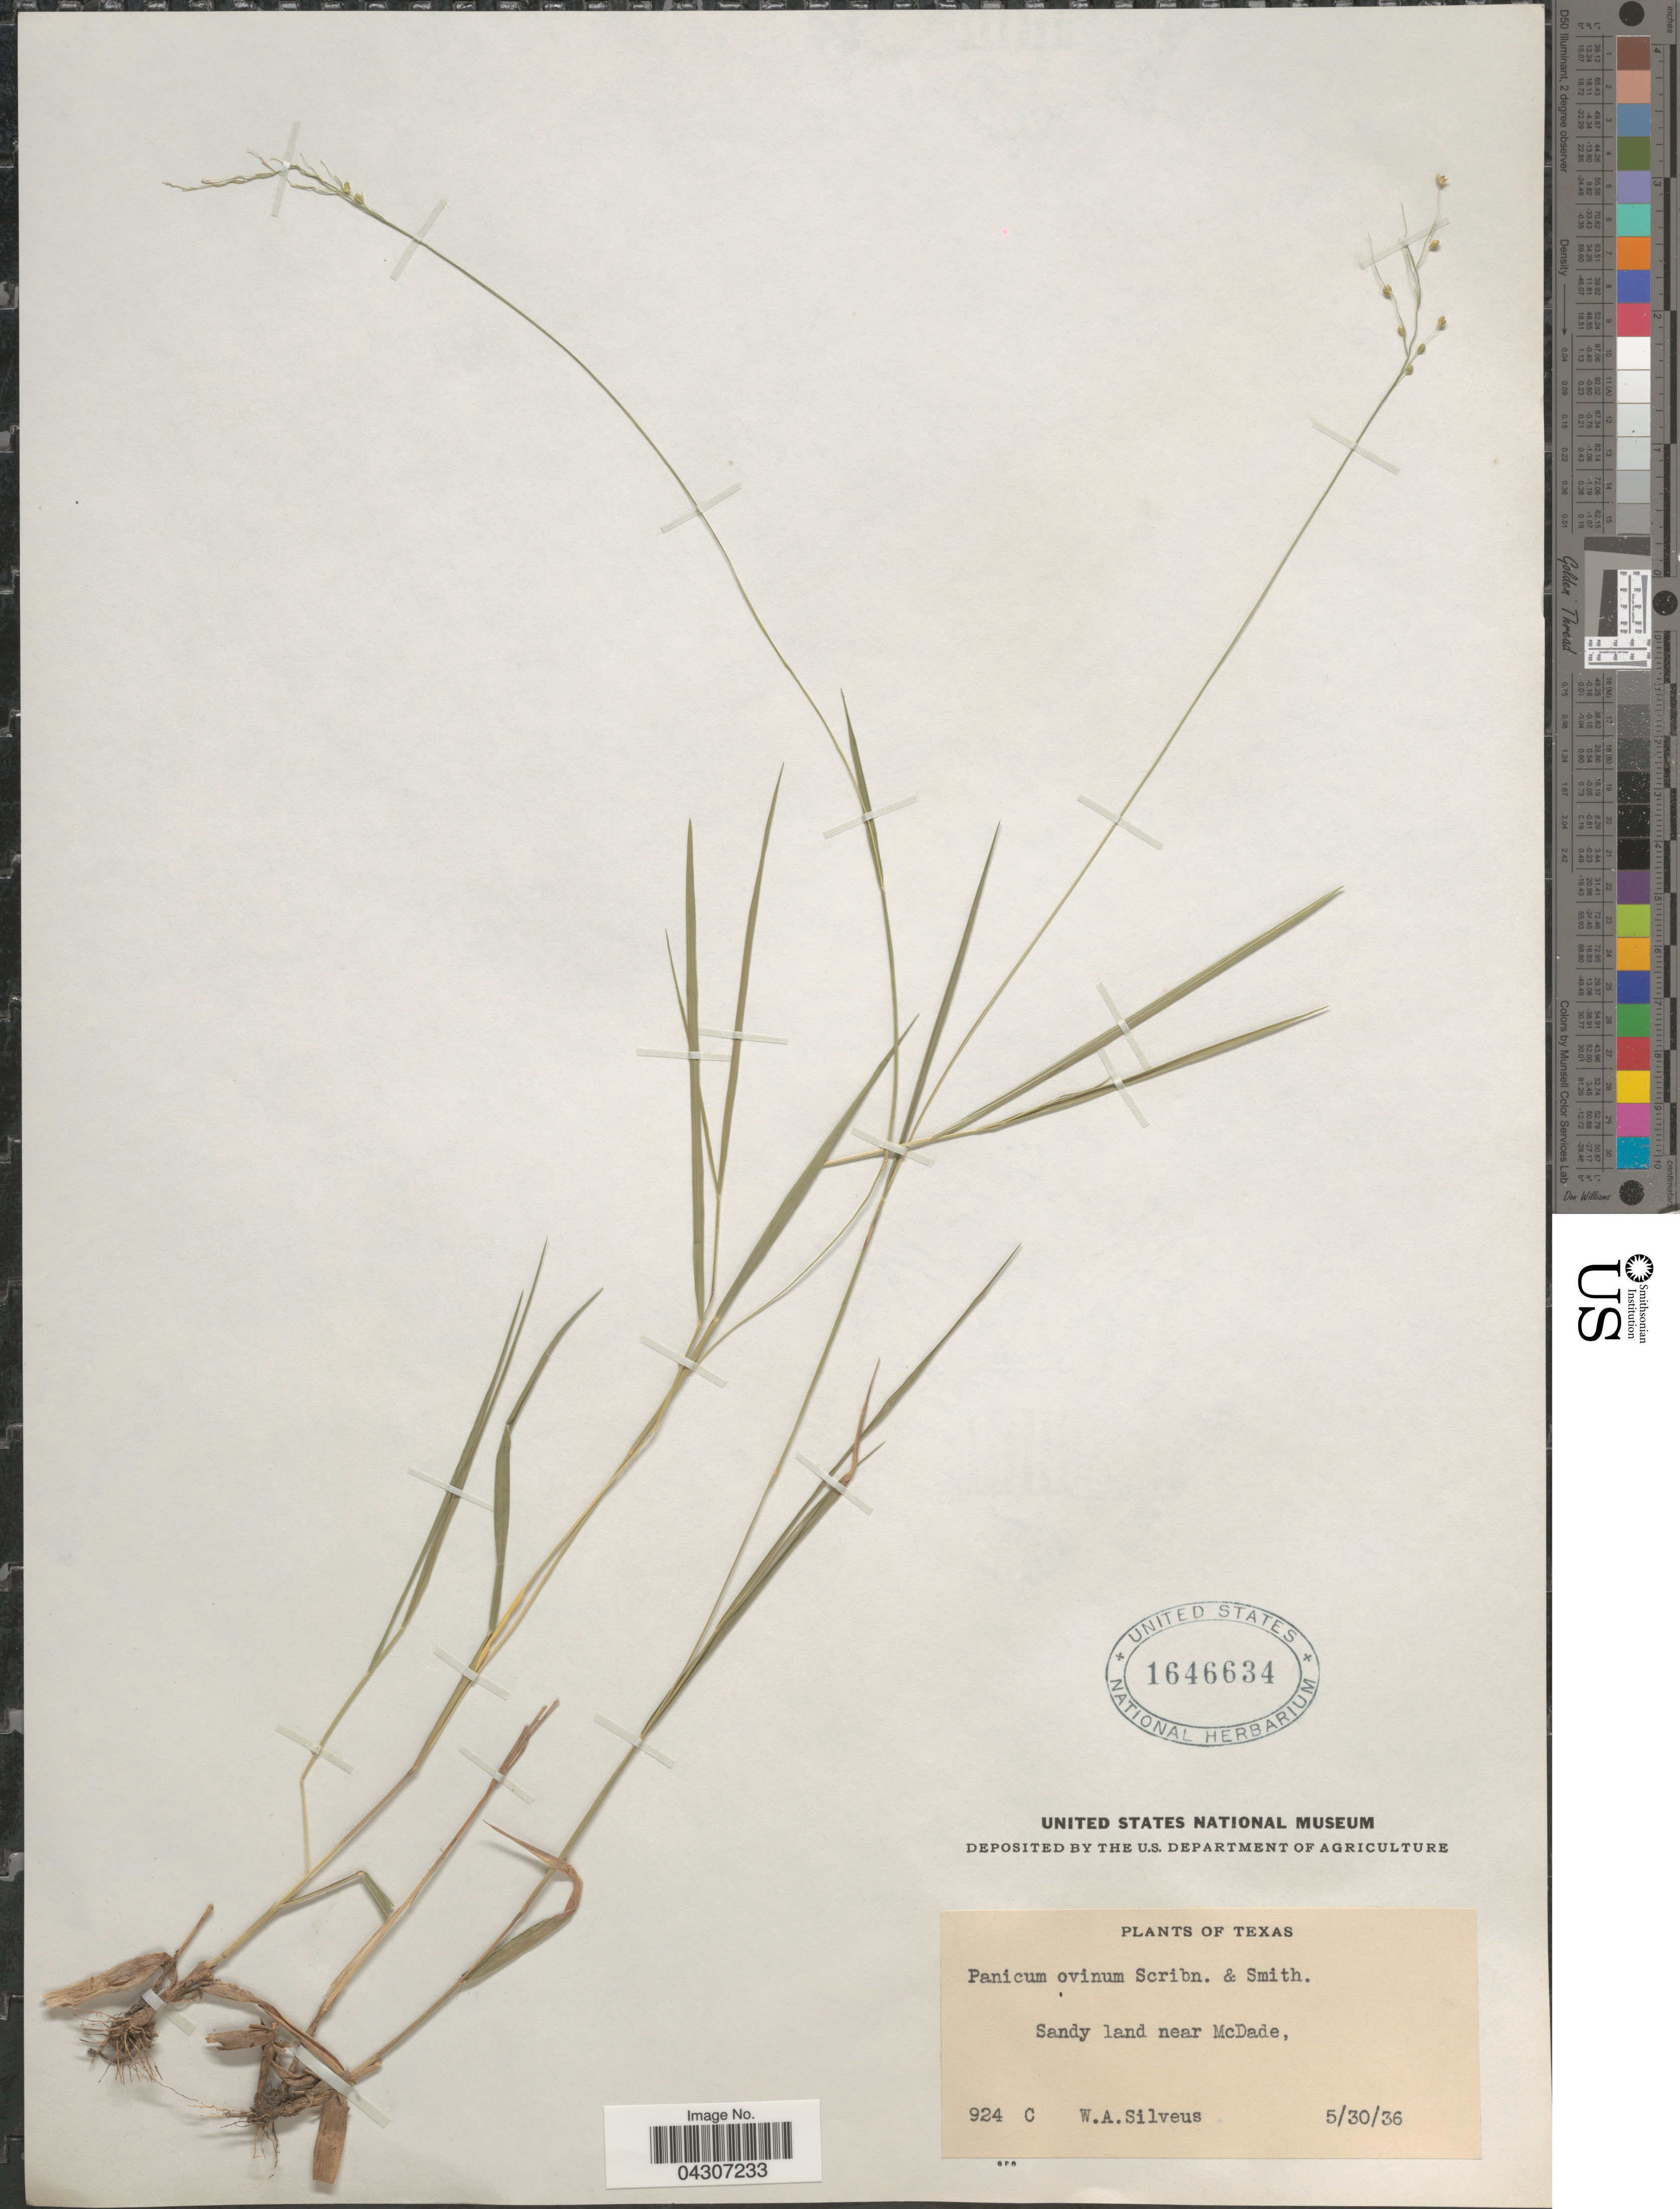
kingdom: Plantae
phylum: Tracheophyta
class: Liliopsida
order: Poales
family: Poaceae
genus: Dichanthelium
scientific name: Dichanthelium aciculare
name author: (Desv. ex Poir.) Gould & C.A. Clark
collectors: W. Silveus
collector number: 924C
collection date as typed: Transcribed d/m/y: 30/5/36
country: United States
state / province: Texas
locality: Sandy land near McDade.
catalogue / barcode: US 1646634